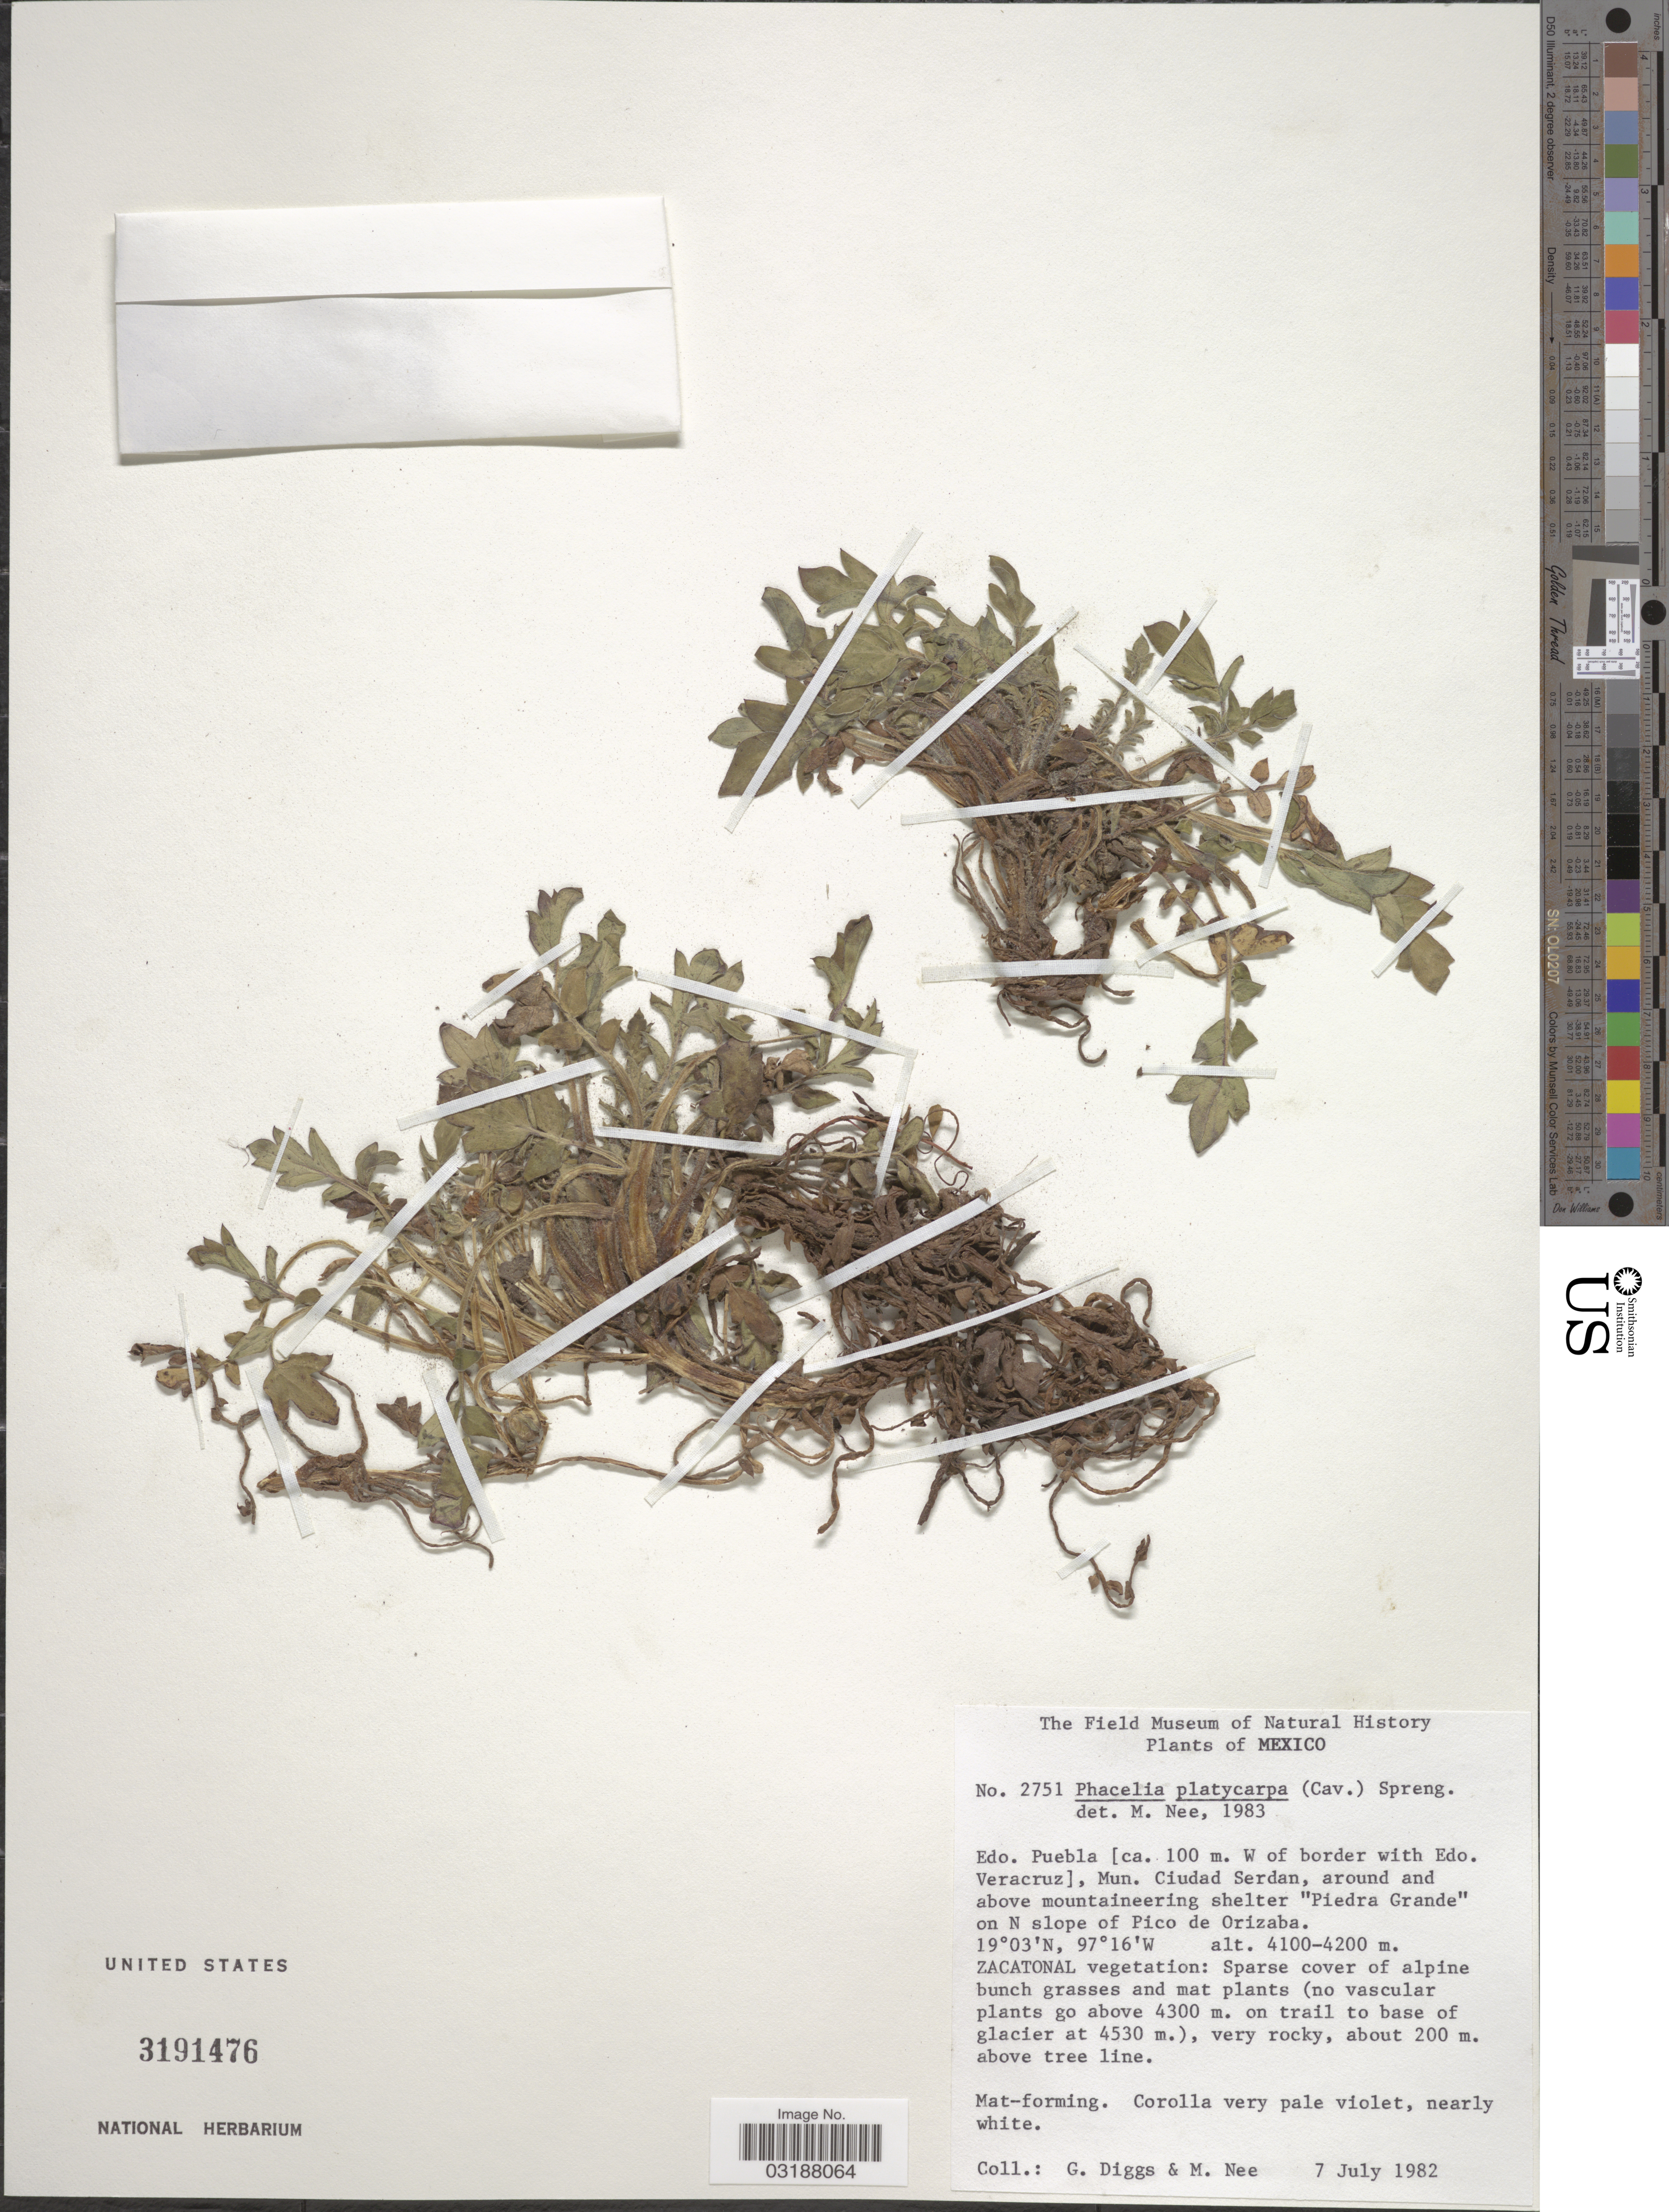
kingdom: Plantae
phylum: Tracheophyta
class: Magnoliopsida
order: Boraginales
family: Hydrophyllaceae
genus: Phacelia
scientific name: Phacelia platycarpa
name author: (Cav.) Spreng.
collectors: G. Diggs & M. Nee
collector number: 2751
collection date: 1982-07-07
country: Mexico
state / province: Puebla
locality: [ca. 100 m. W of border with Edo. Veracruz], Mun. Ciudad Serdan, around and above mountaineering shelter "Piedra Grande" on N slope of Pico de Orizaba.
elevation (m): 4100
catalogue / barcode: US 3191476